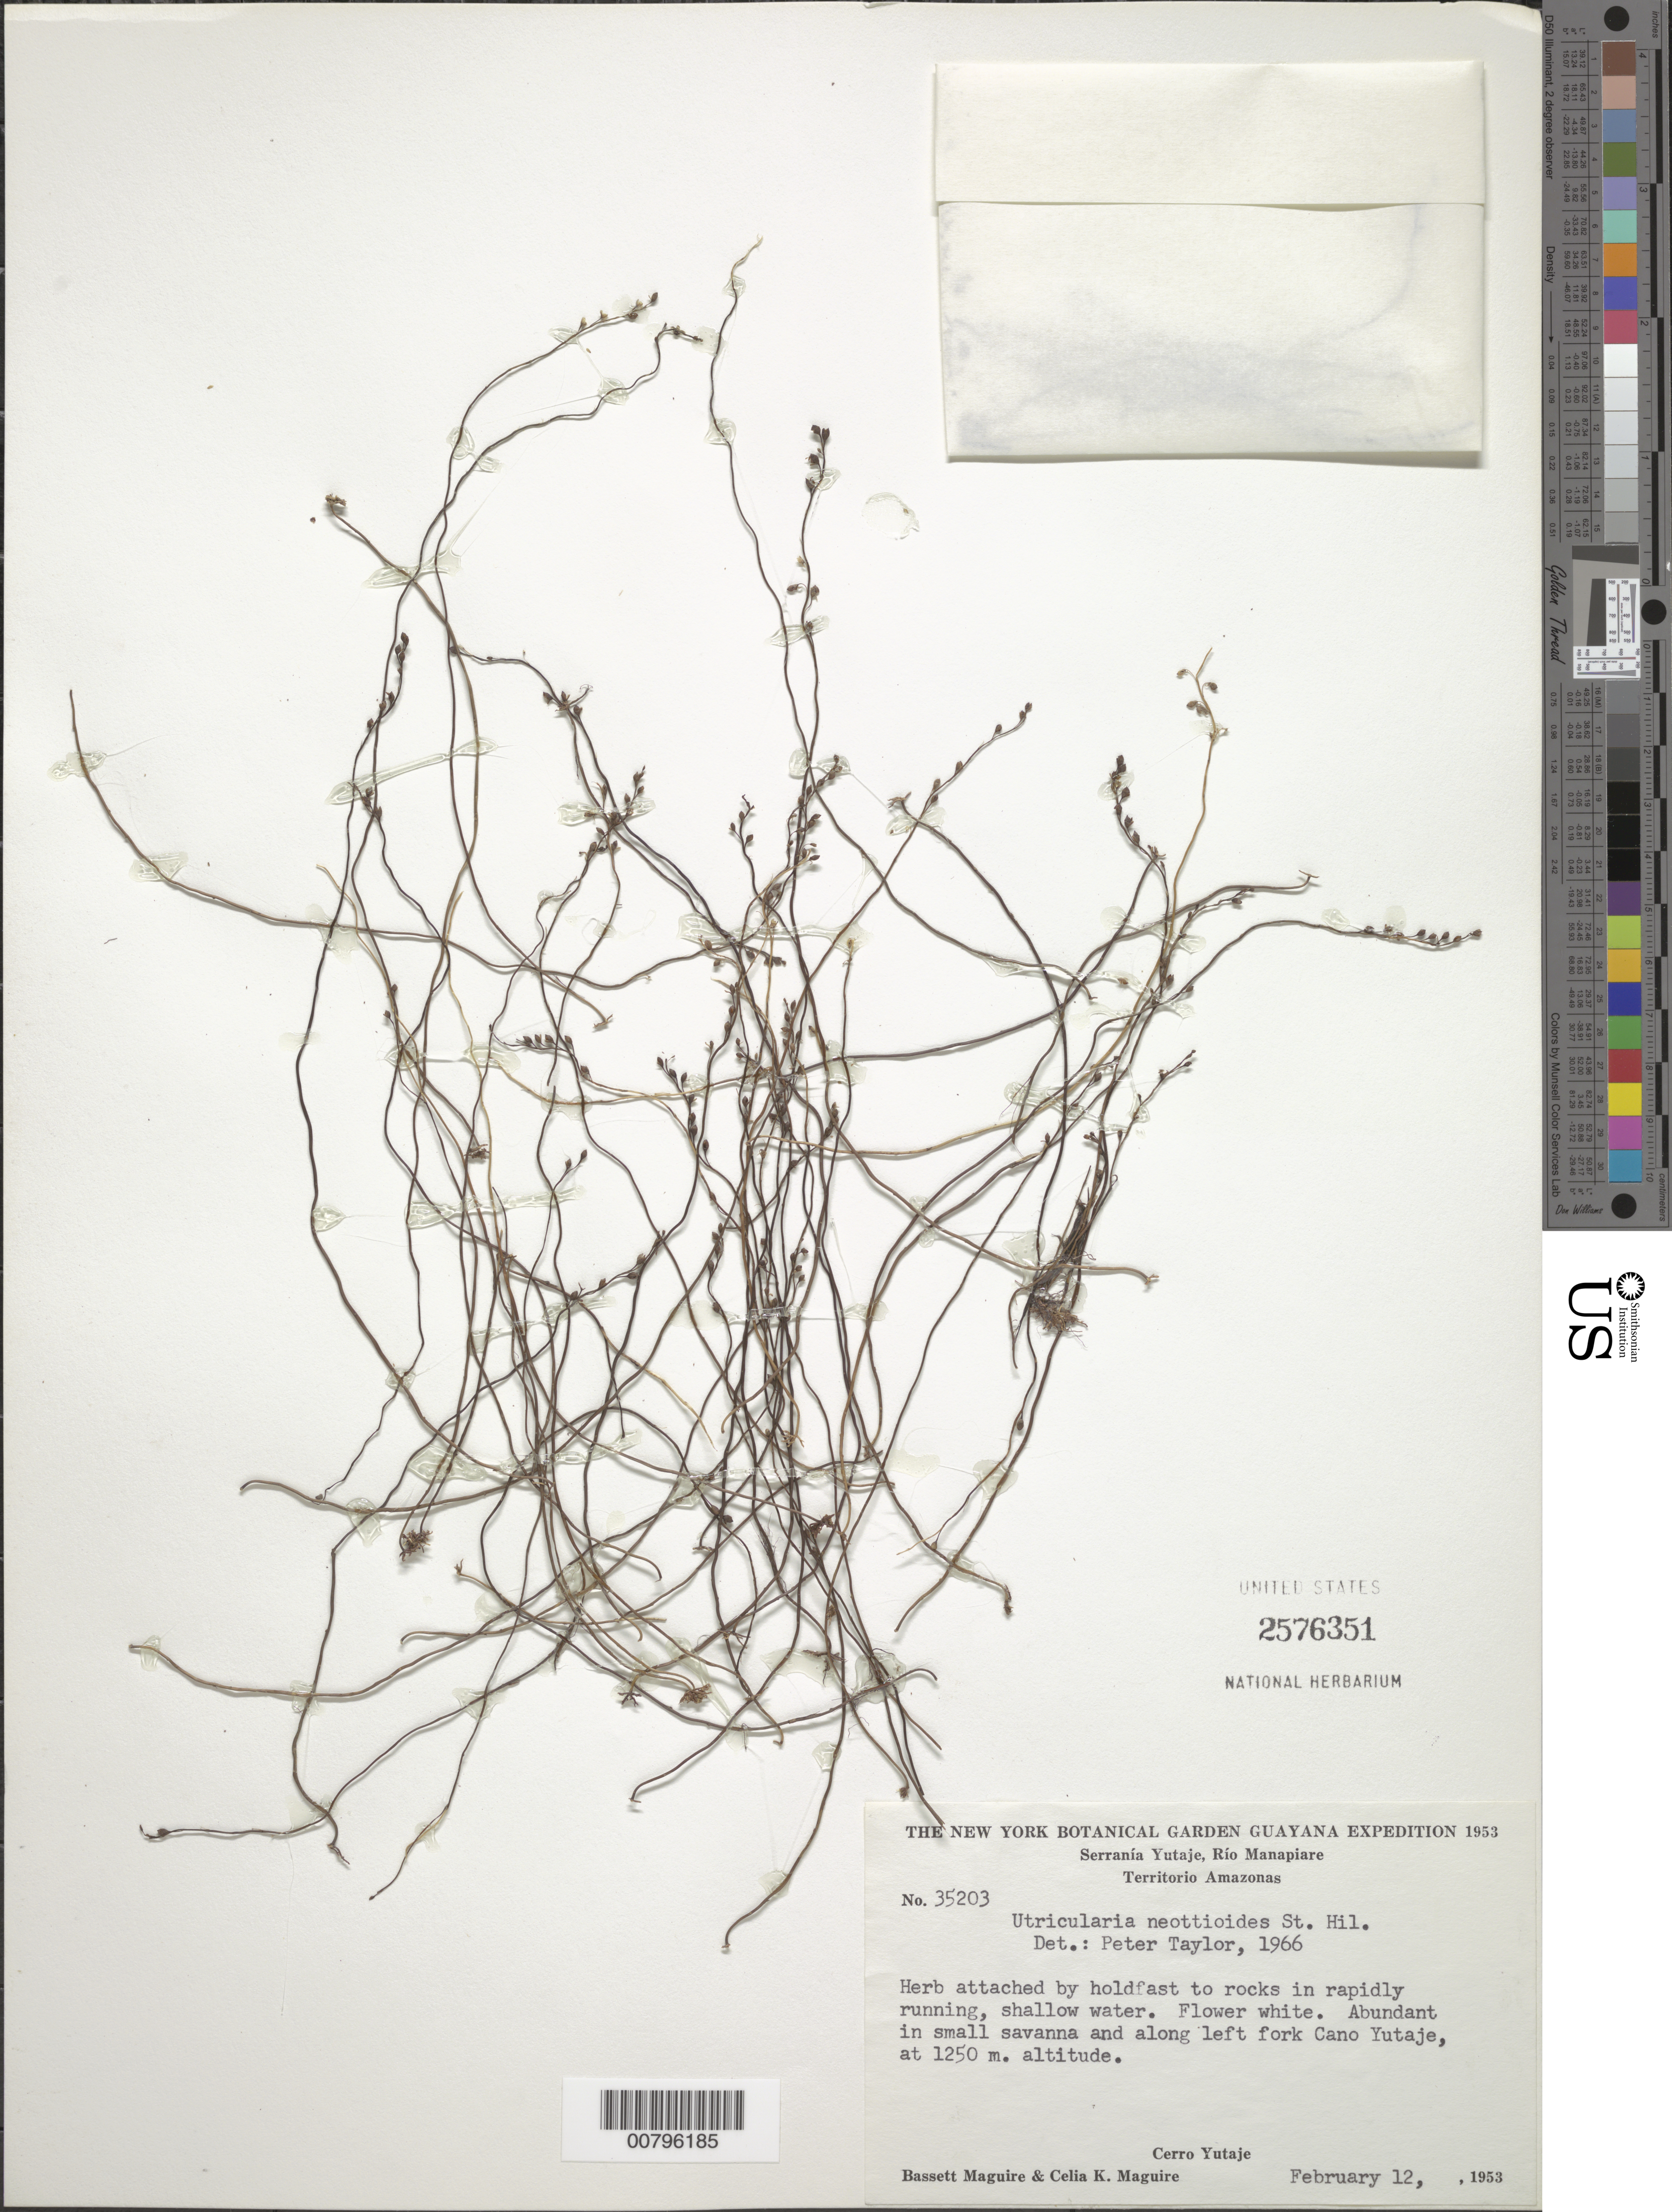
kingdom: Plantae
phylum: Tracheophyta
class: Magnoliopsida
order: Lamiales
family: Lentibulariaceae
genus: Utricularia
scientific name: Utricularia neottioides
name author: A. St.-Hil. & Girard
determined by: Taylor, P.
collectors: B. Maguire & C. K. Maguire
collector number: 35203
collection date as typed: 12-Feb-53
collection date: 1953-02-12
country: Venezuela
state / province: Amazonas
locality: Cerro Yutajé, left fork of Caño Yutajé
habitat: Rapidly running, shallow water, in small savanna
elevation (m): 1250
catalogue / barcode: US 2576351